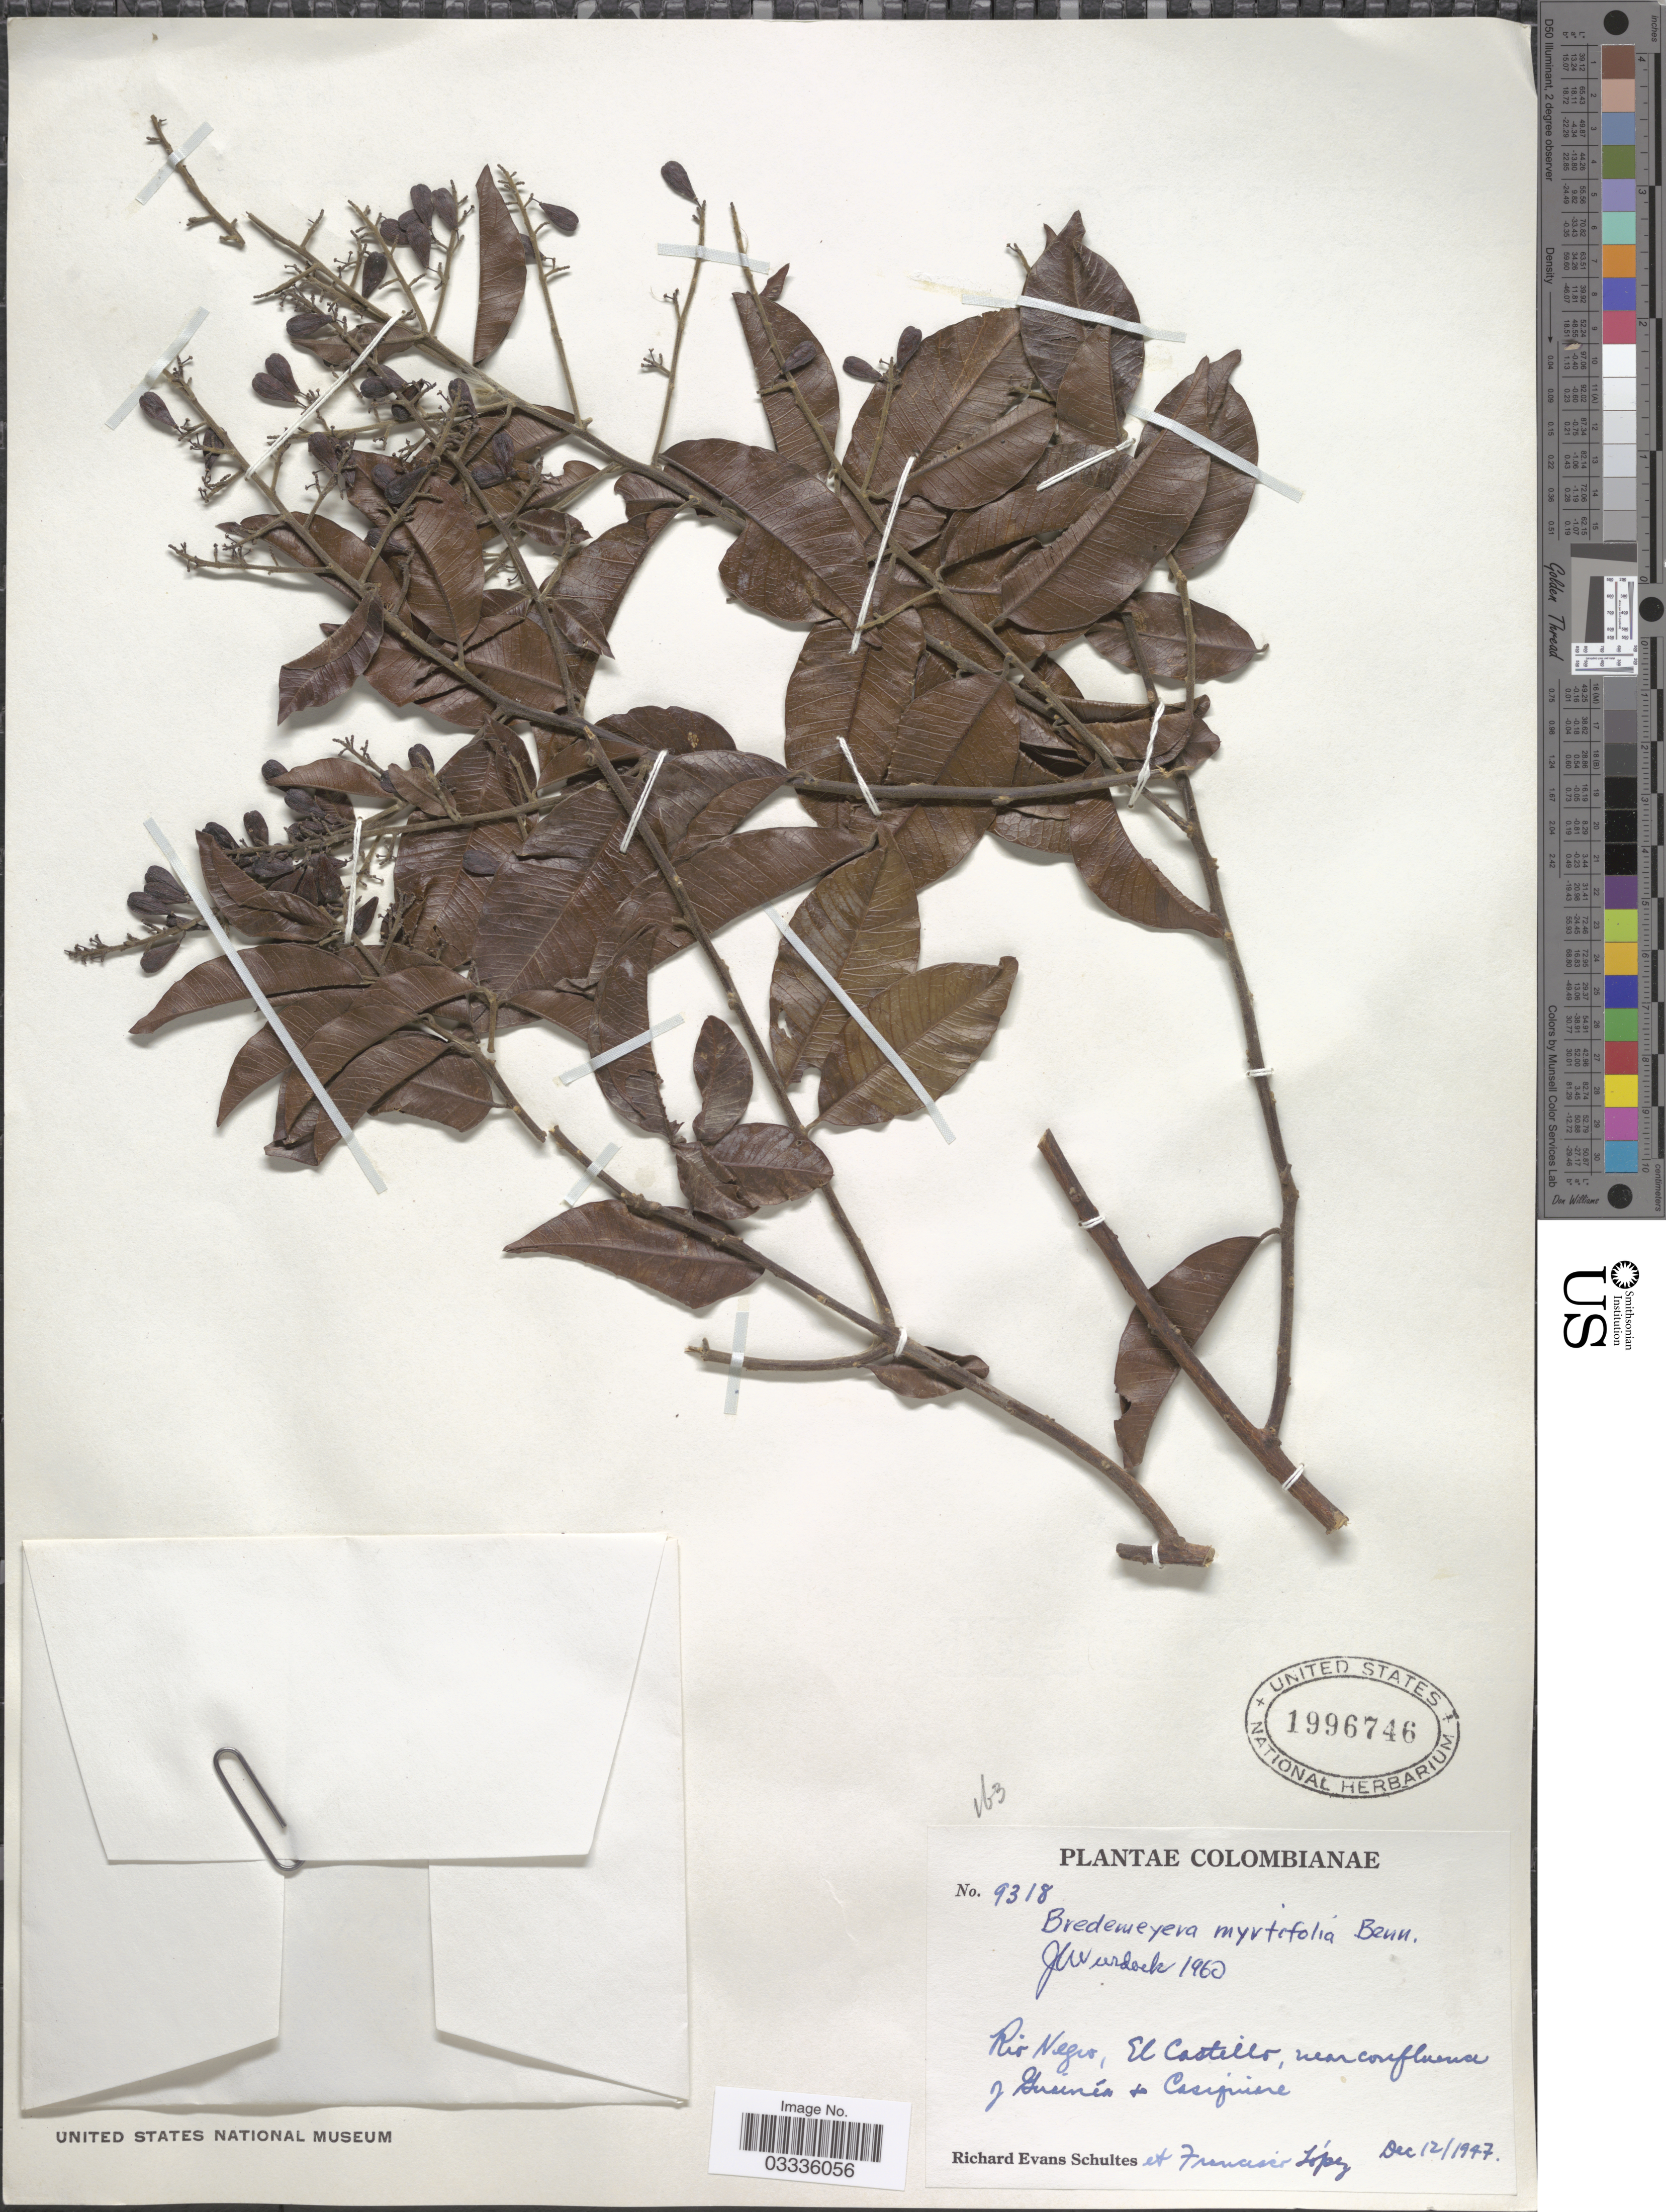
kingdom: Plantae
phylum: Tracheophyta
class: Magnoliopsida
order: Fabales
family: Polygalaceae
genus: Bredemeyera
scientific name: Bredemeyera myrtifolia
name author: A.W. Benn.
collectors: R. E. Schultes & F. Lopéz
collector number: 9318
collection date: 1947-12-12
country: Colombia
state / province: Guainía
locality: Rio Negro, El Castillo, near confluence Guainia & Casiquiare.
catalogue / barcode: US 1996746